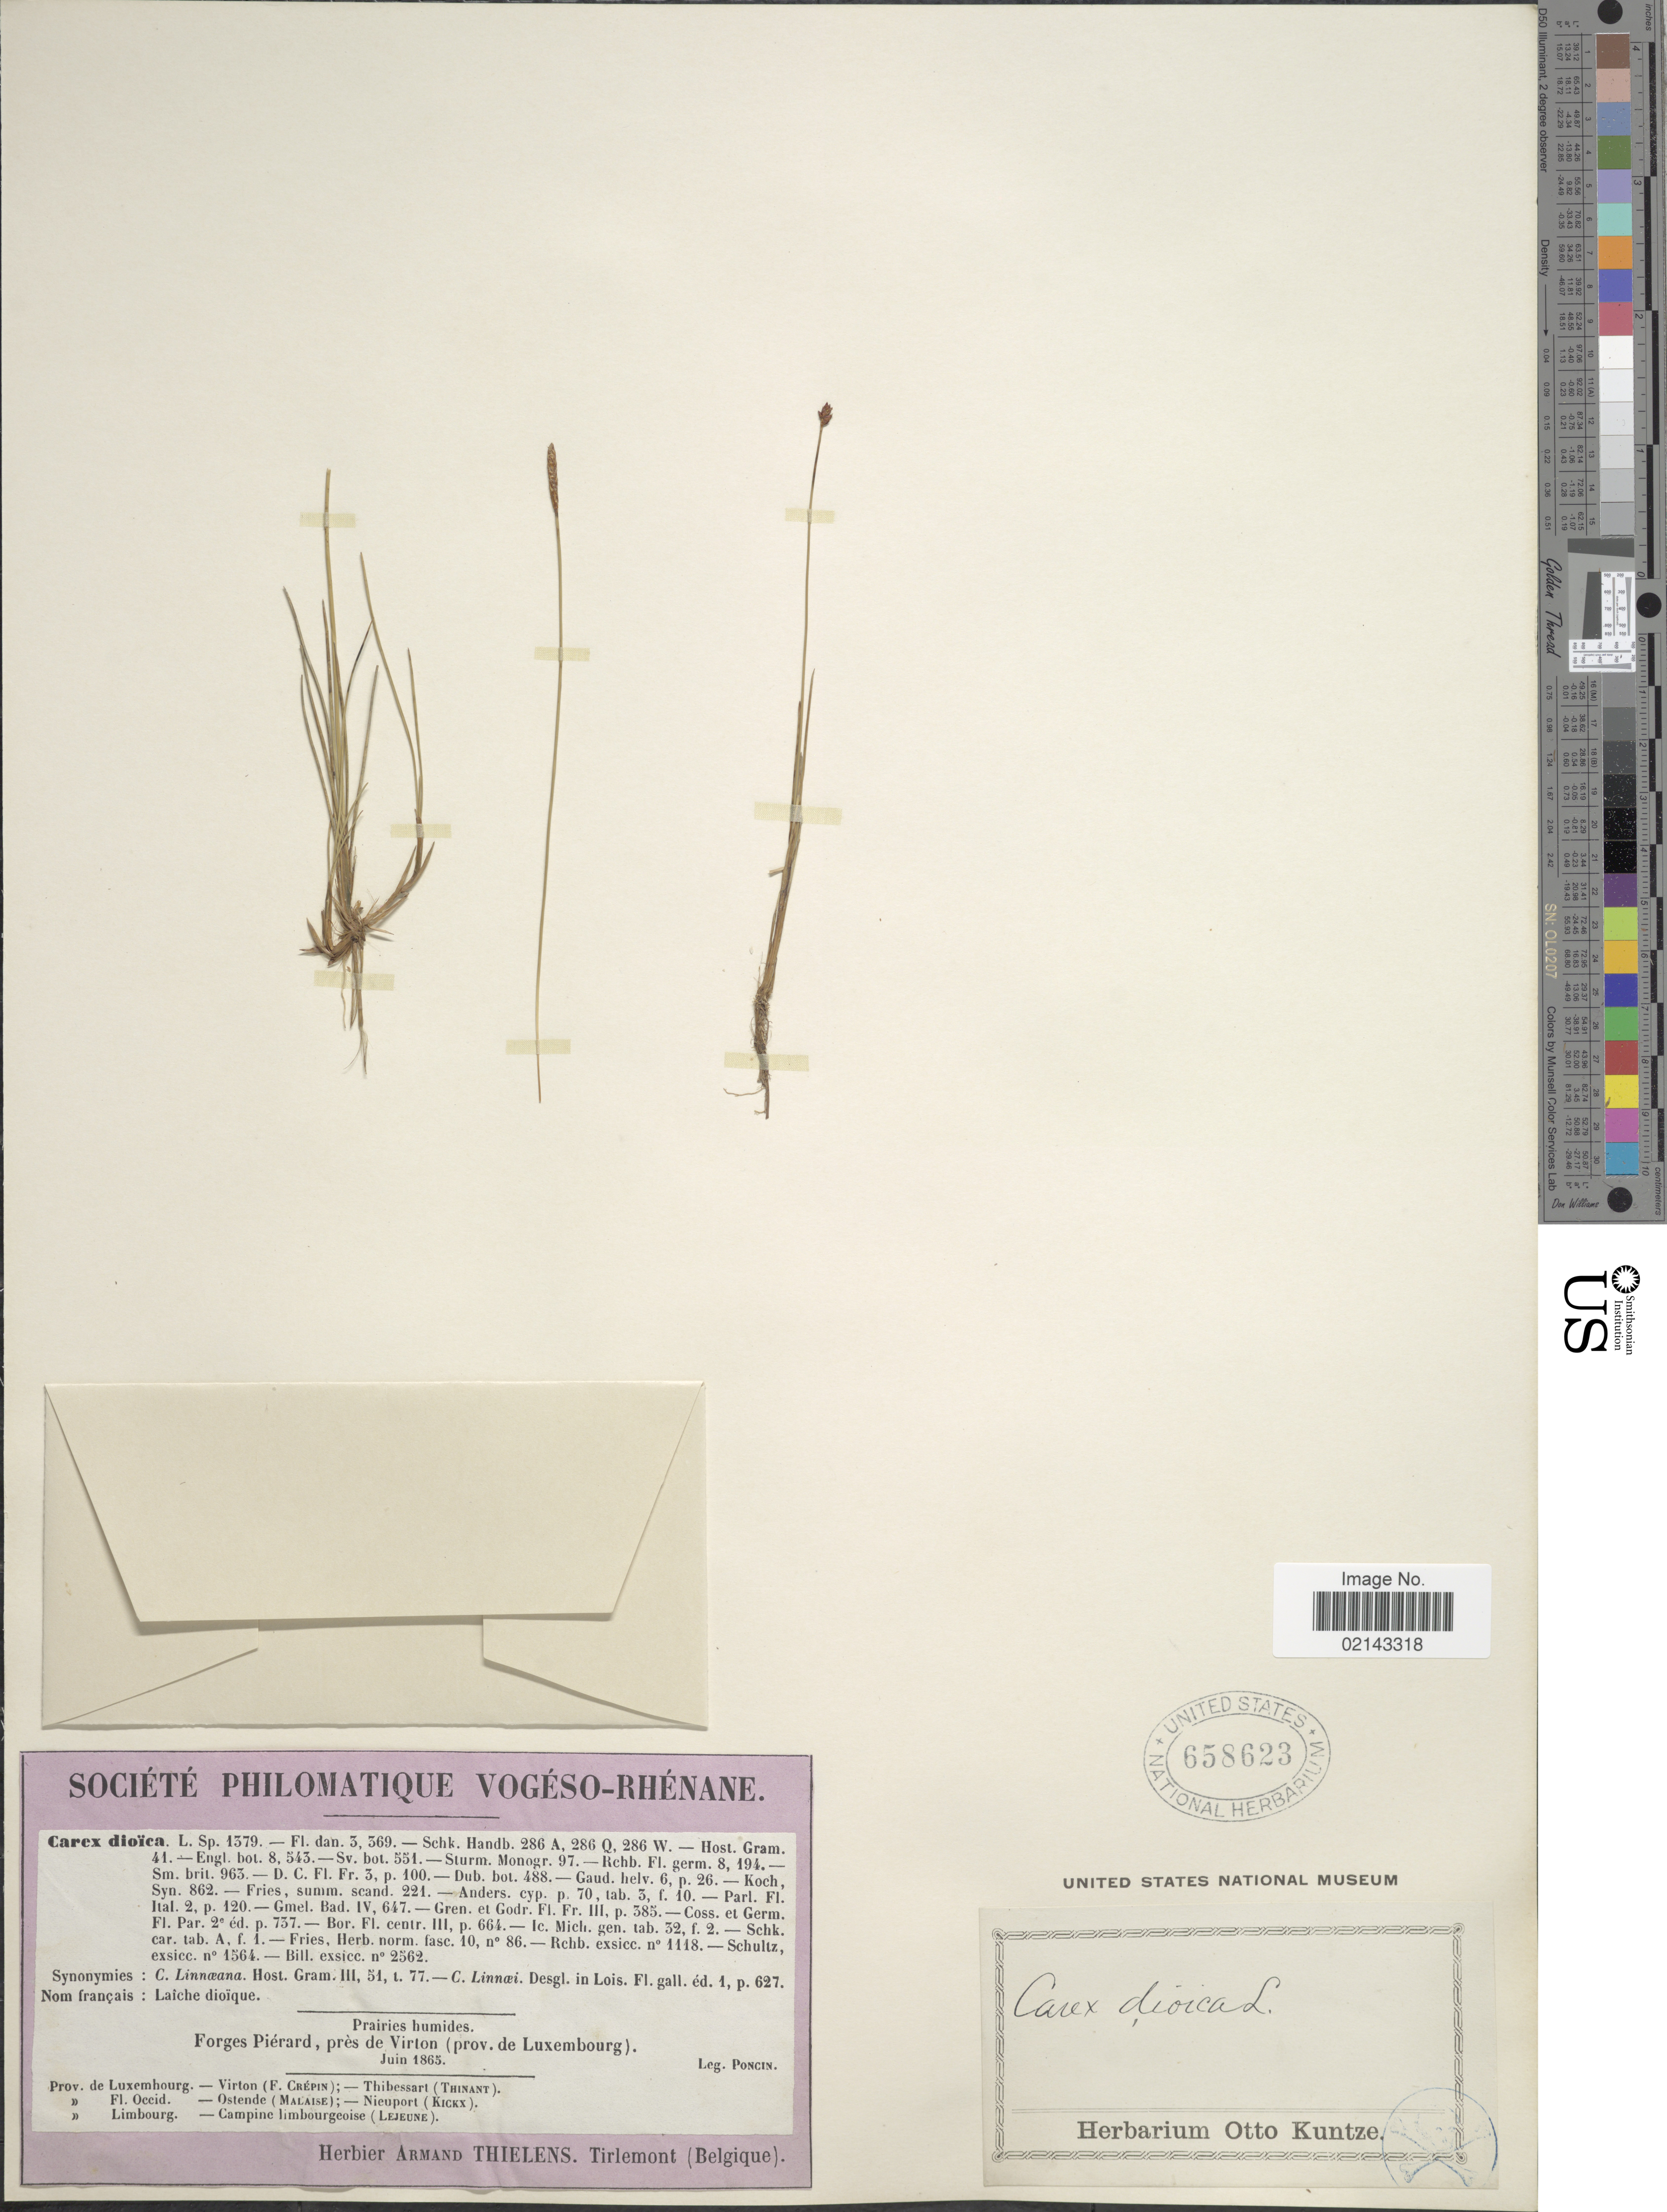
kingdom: Plantae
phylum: Tracheophyta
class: Liliopsida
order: Poales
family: Cyperaceae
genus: Carex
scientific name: Carex dioica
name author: L.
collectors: Poncin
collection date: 1865-06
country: Luxembourg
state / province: Luxembourg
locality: Prairies humides. Forges Piérard, près de Virton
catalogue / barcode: US 658623